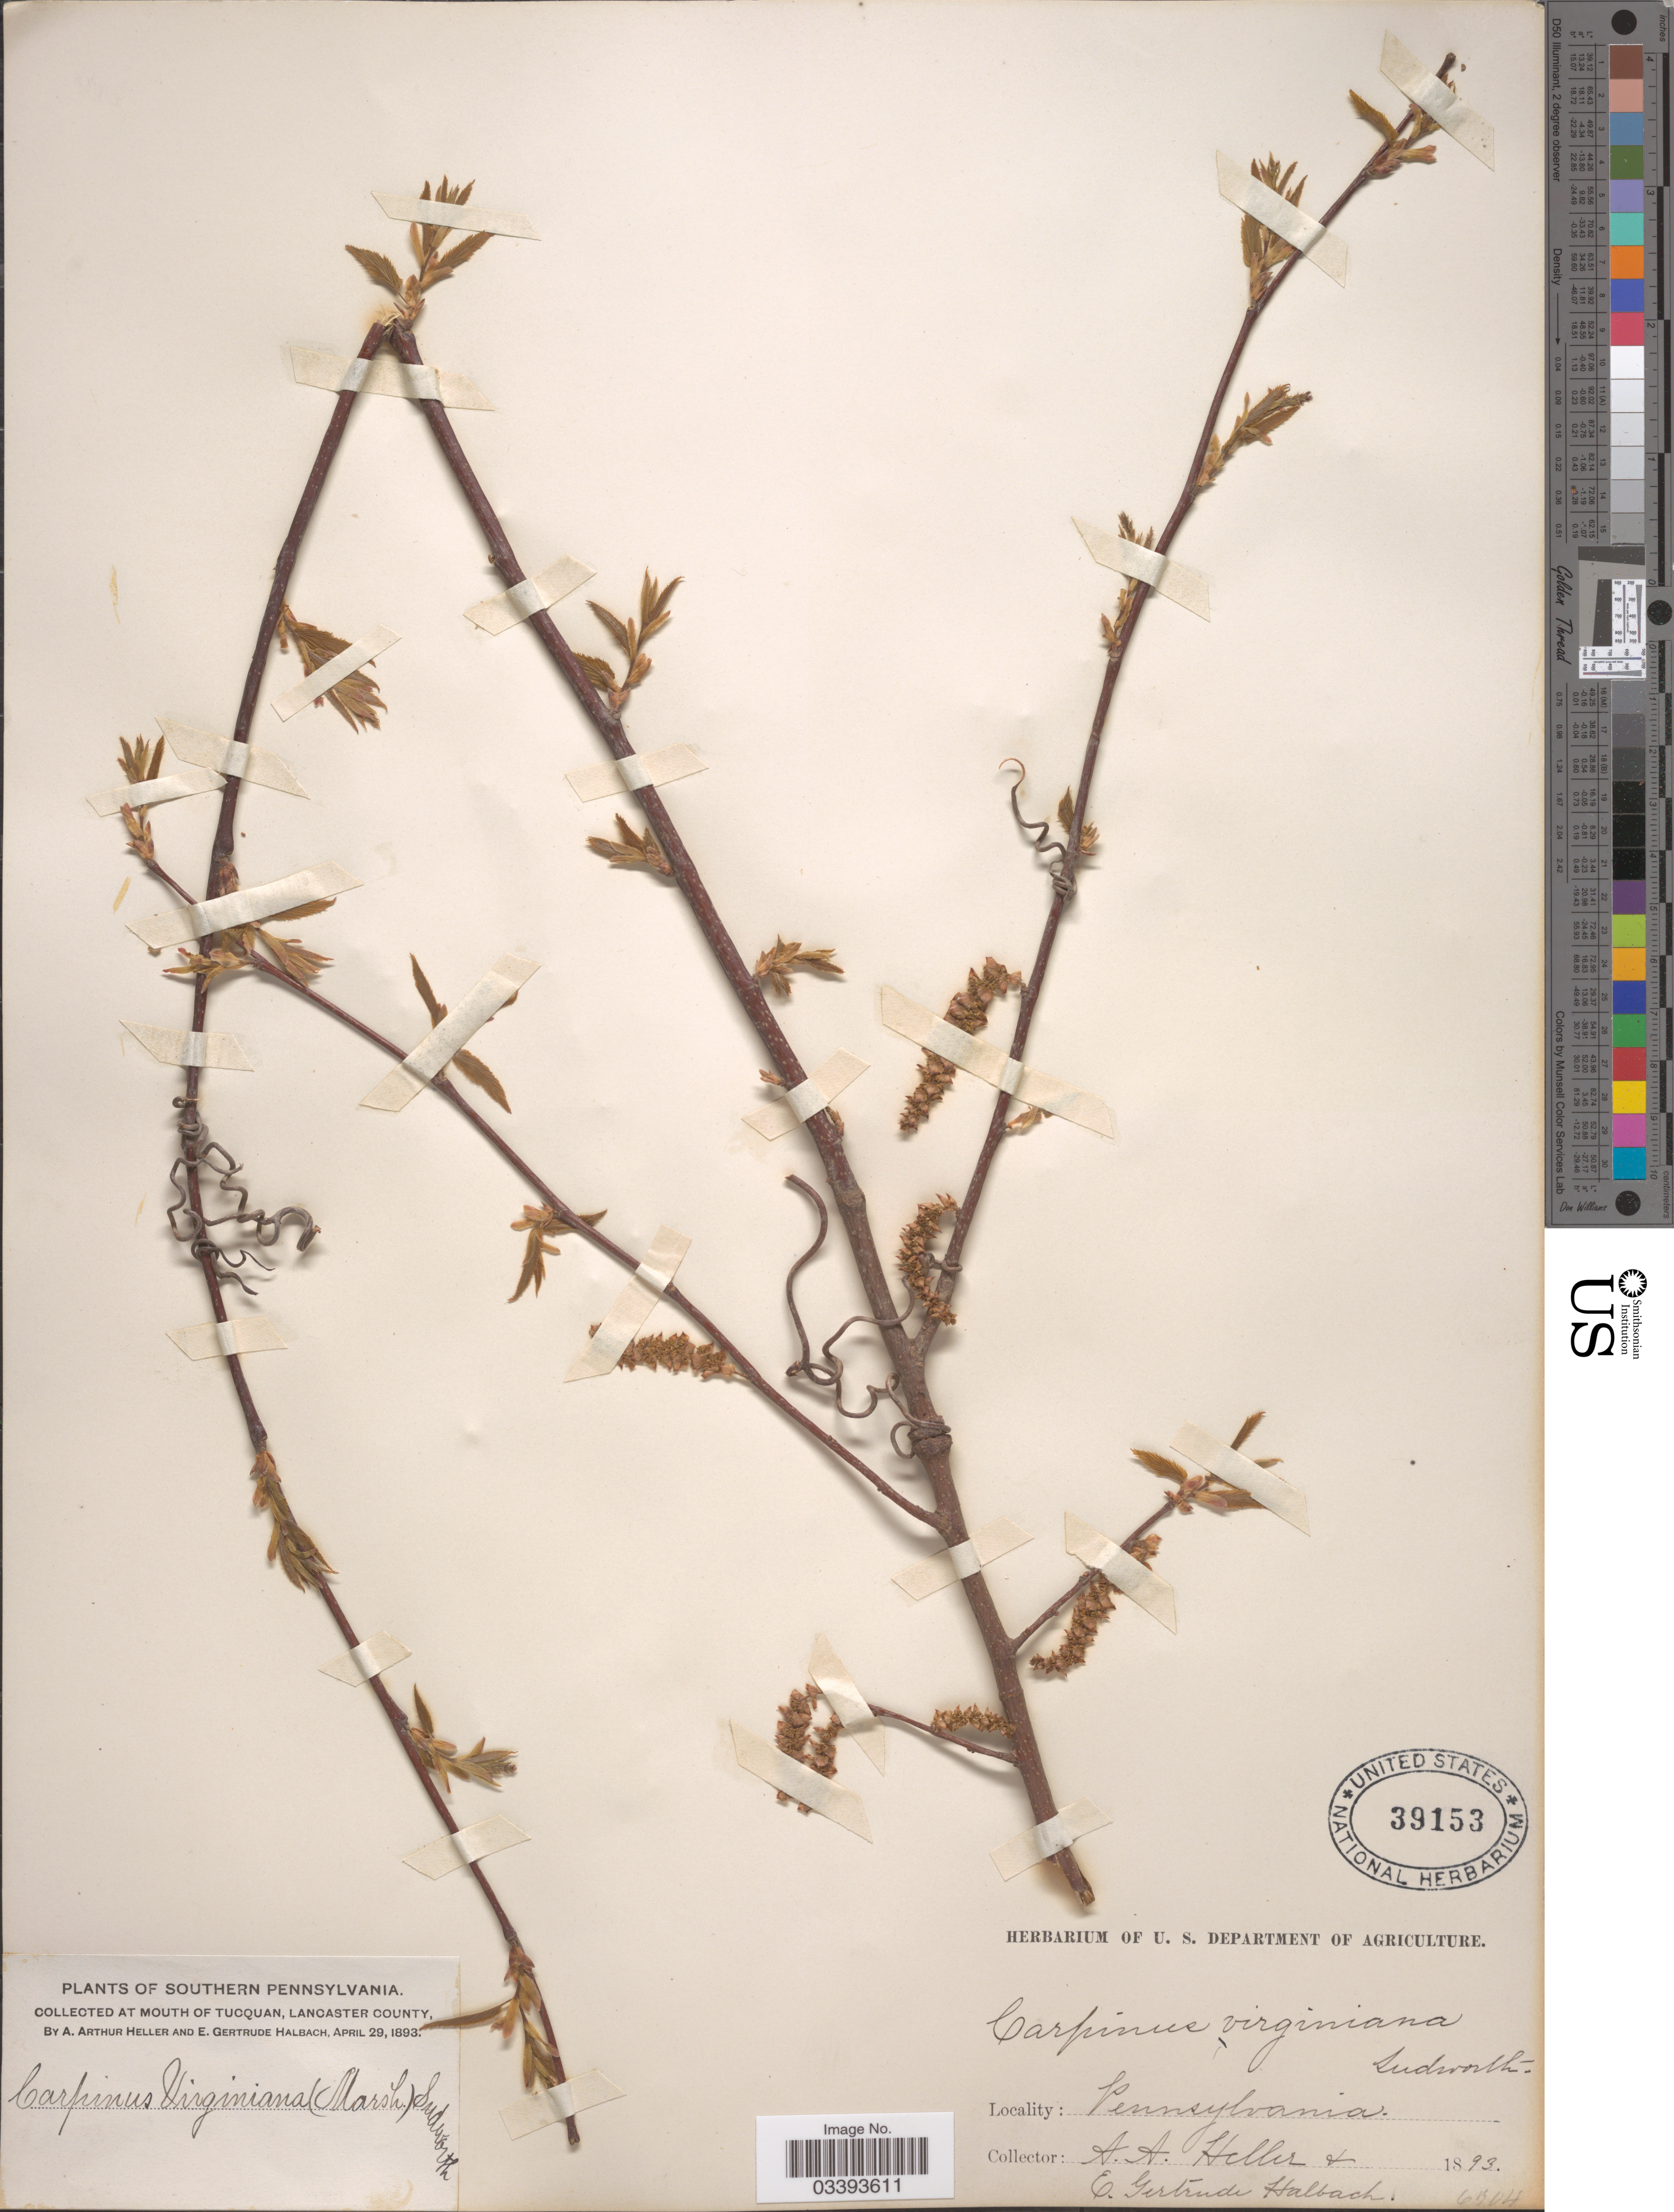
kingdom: Plantae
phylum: Tracheophyta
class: Magnoliopsida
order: Fagales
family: Betulaceae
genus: Ostrya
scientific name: Ostrya virginiana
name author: (Mill.) K. Koch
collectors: A. A. Heller & E. G. Halbach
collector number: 6704*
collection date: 1893-04-29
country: United States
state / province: Pennsylvania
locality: Southern Pennsylvania. Mouth of Tucquan, Lancaster County.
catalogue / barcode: US 39153